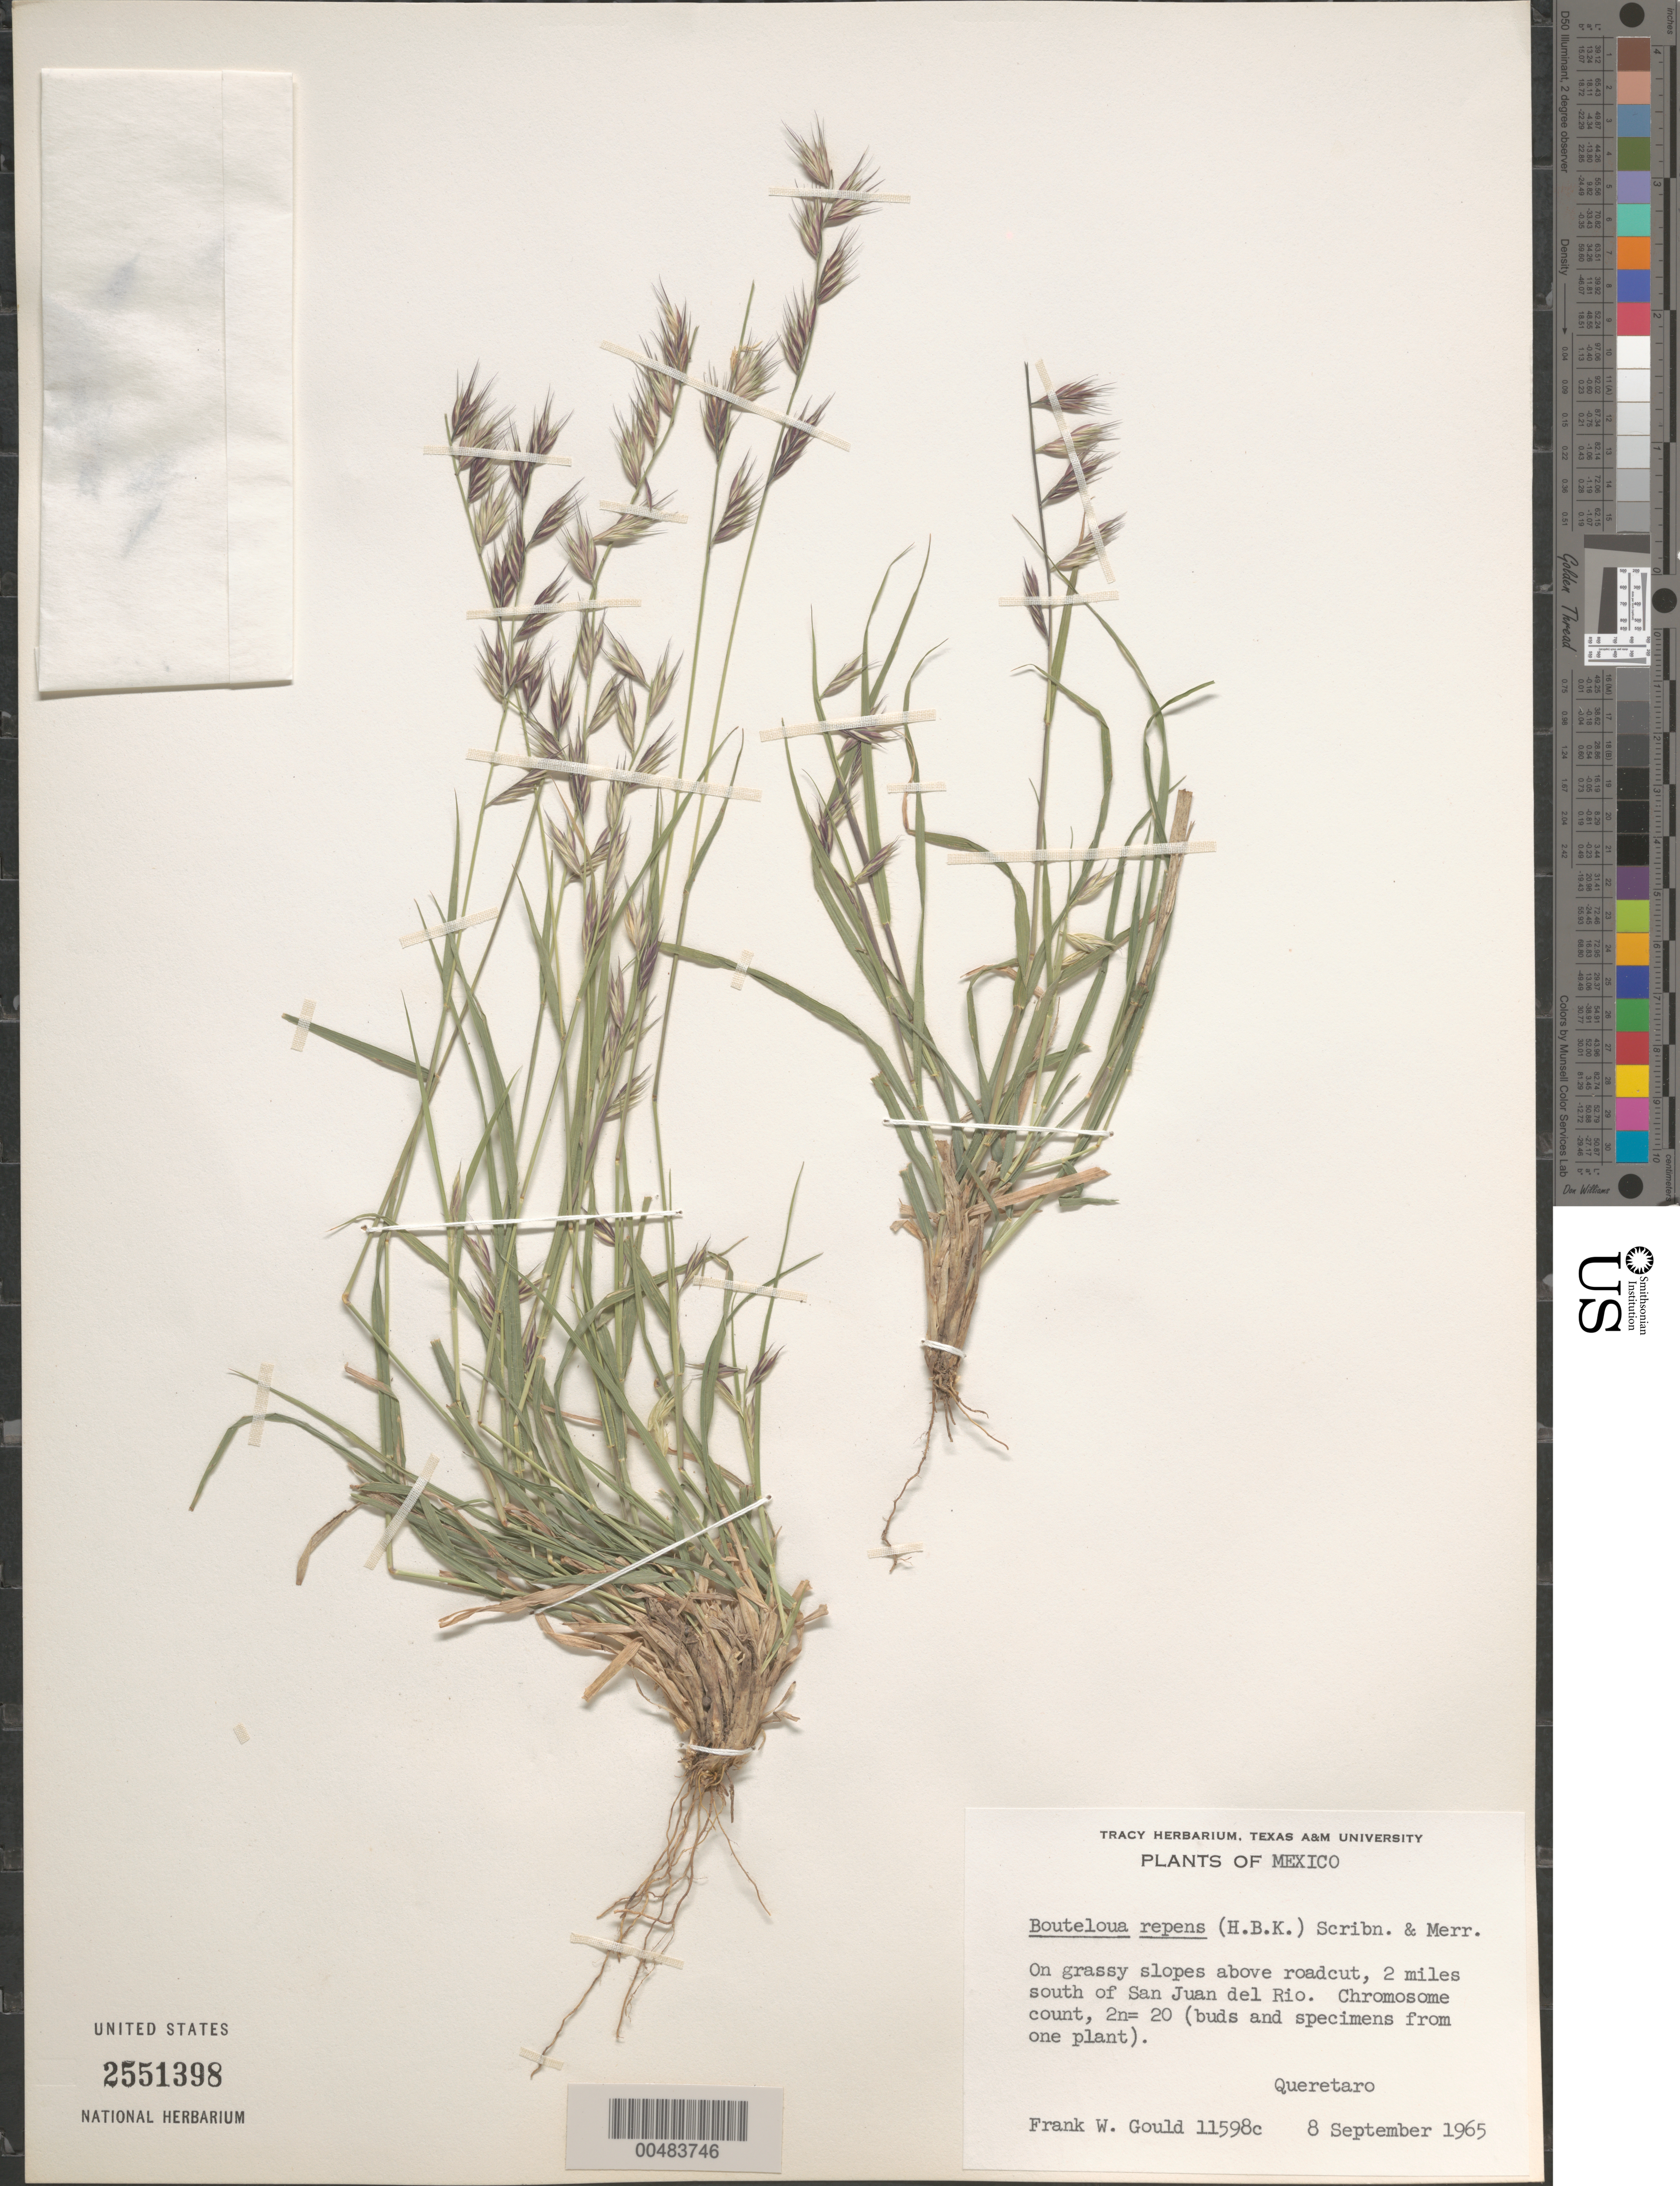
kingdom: Plantae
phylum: Tracheophyta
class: Liliopsida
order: Poales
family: Poaceae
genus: Bouteloua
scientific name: Bouteloua repens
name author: (Kunth) Scribn. & Merr.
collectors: F. W. Gould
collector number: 11598c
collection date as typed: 8 Sep 1965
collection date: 1965-09-08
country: Mexico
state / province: Querétaro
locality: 2 mi S of San Juan del Rio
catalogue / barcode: US 2551398